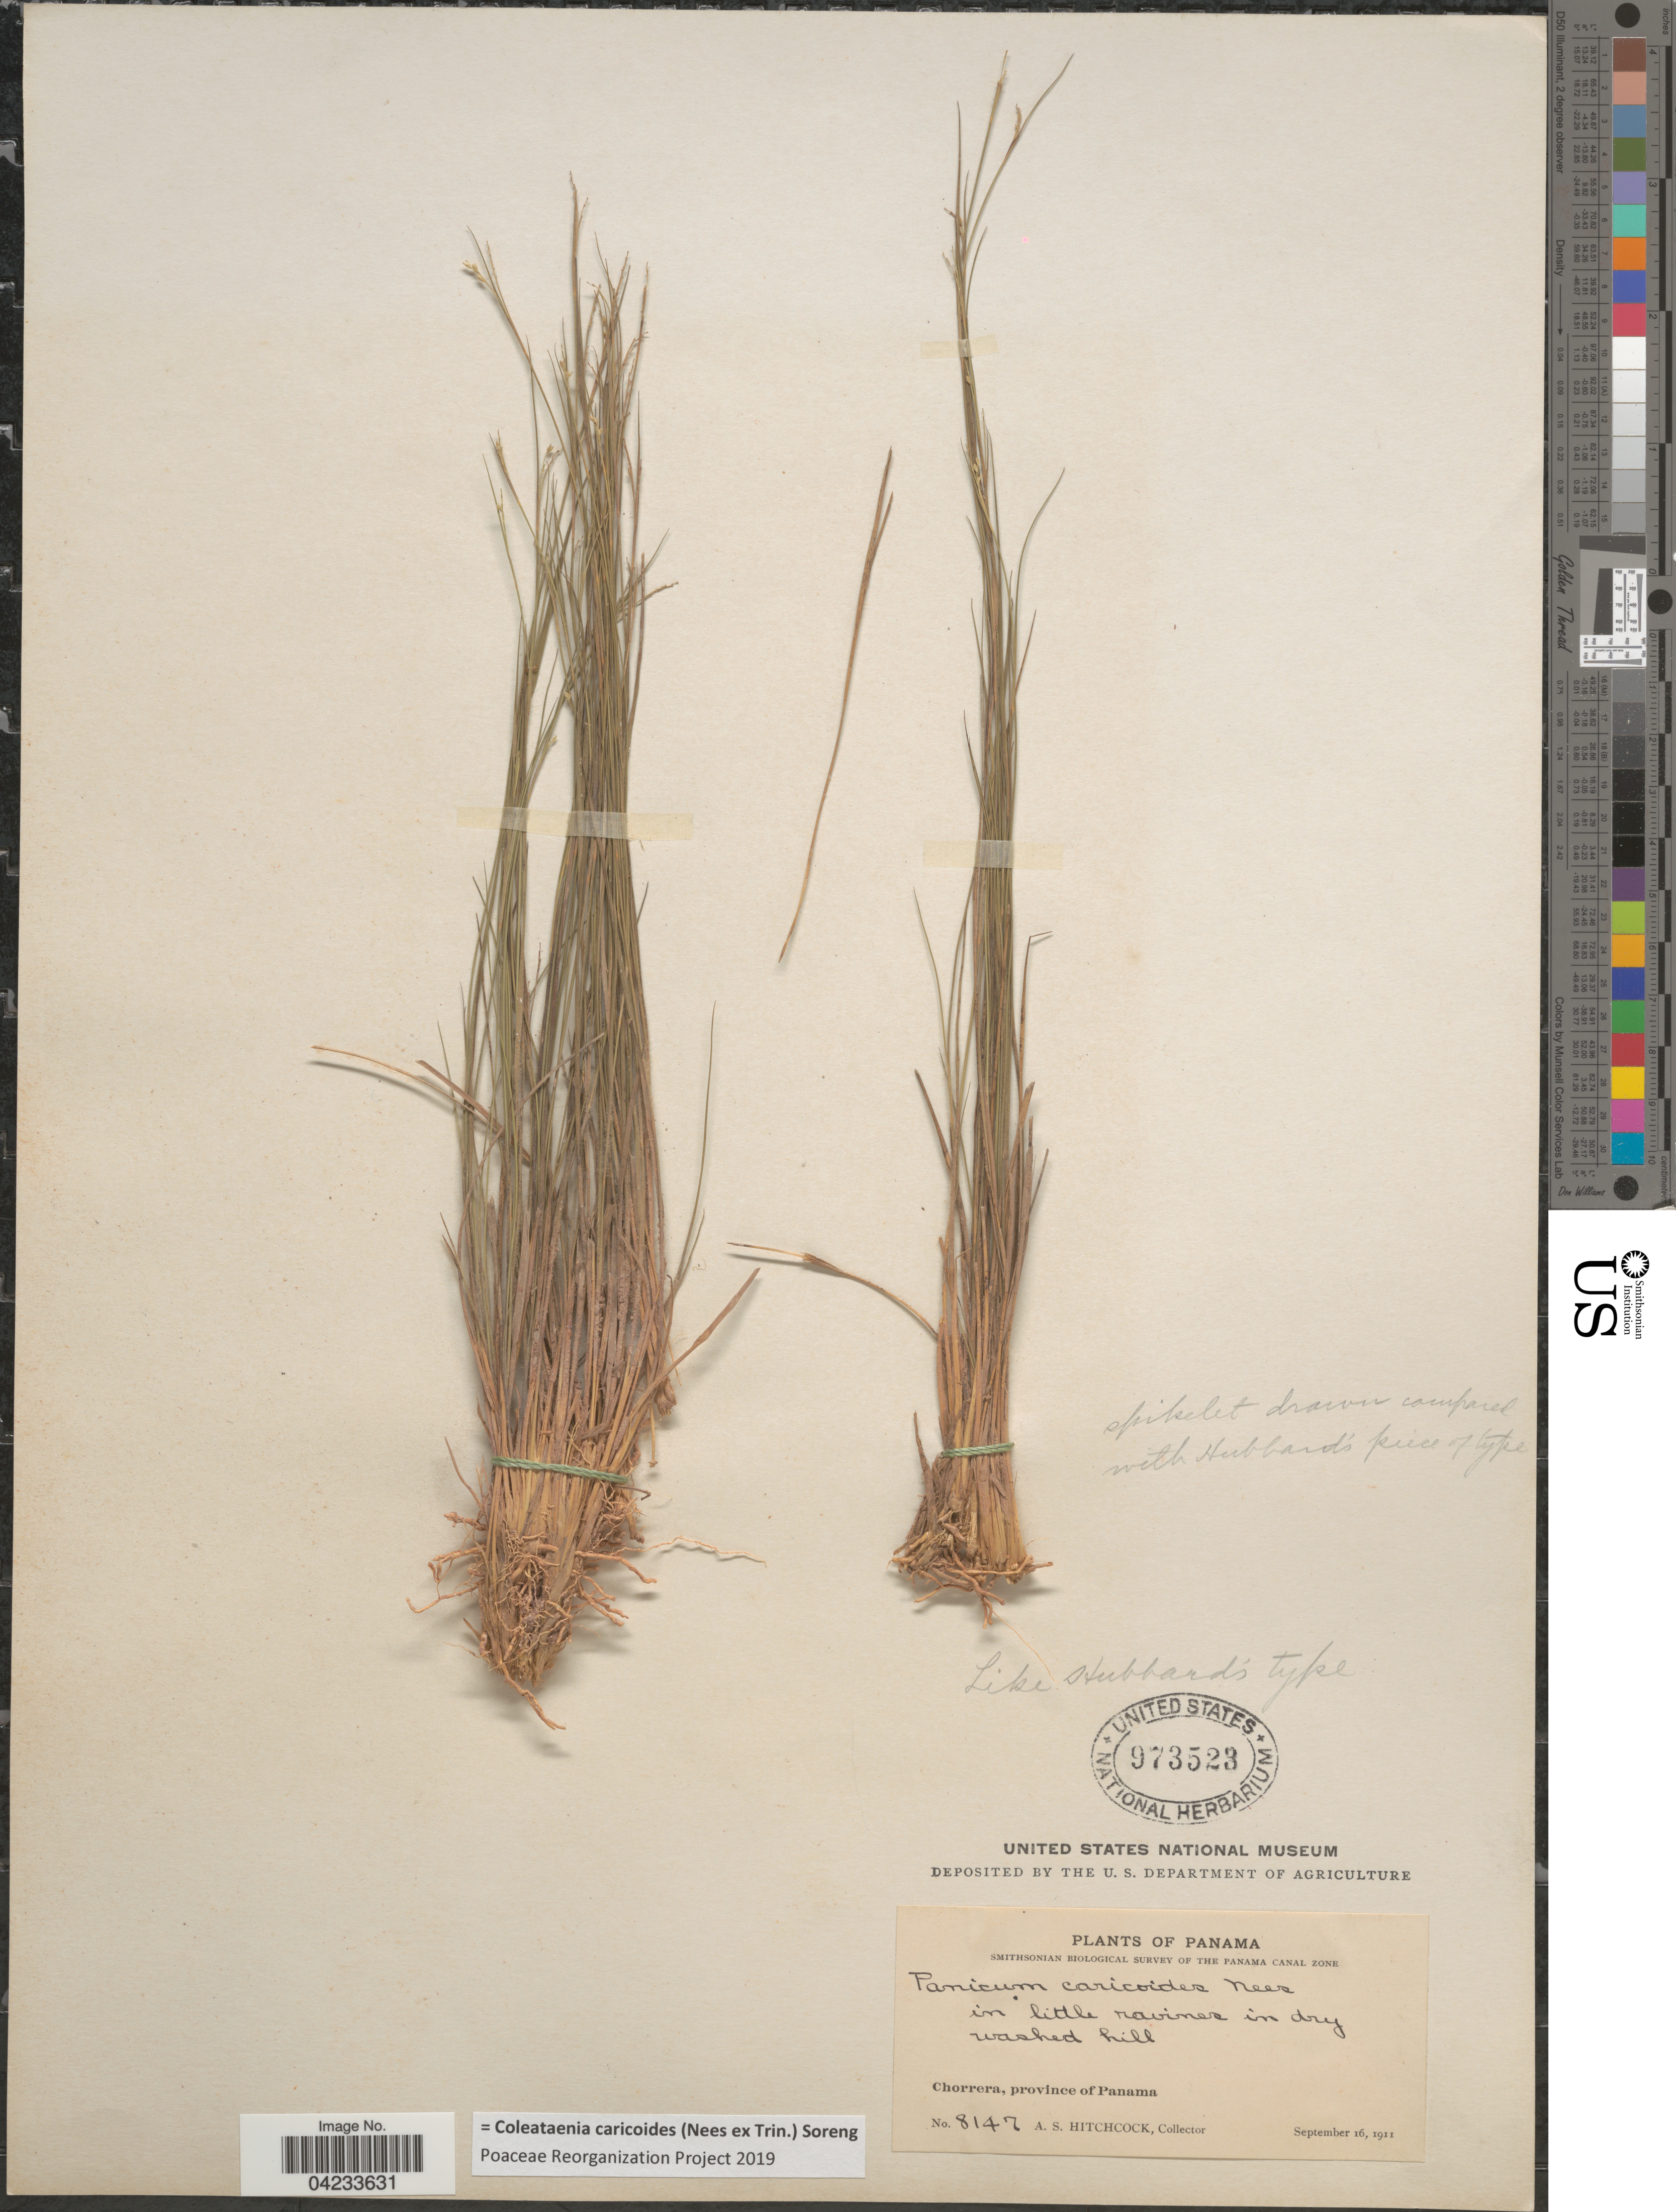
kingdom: Plantae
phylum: Tracheophyta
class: Liliopsida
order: Poales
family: Poaceae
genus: Coleataenia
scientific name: Coleataenia caricoides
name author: (Nees ex Trin.) Soreng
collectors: A. S. Hitchcock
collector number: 8147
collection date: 1911-09-16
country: Panama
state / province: Panamá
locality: Smithsonian Biological Survey of the Panama Canal Zone. Chorrera.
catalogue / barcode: US 973523